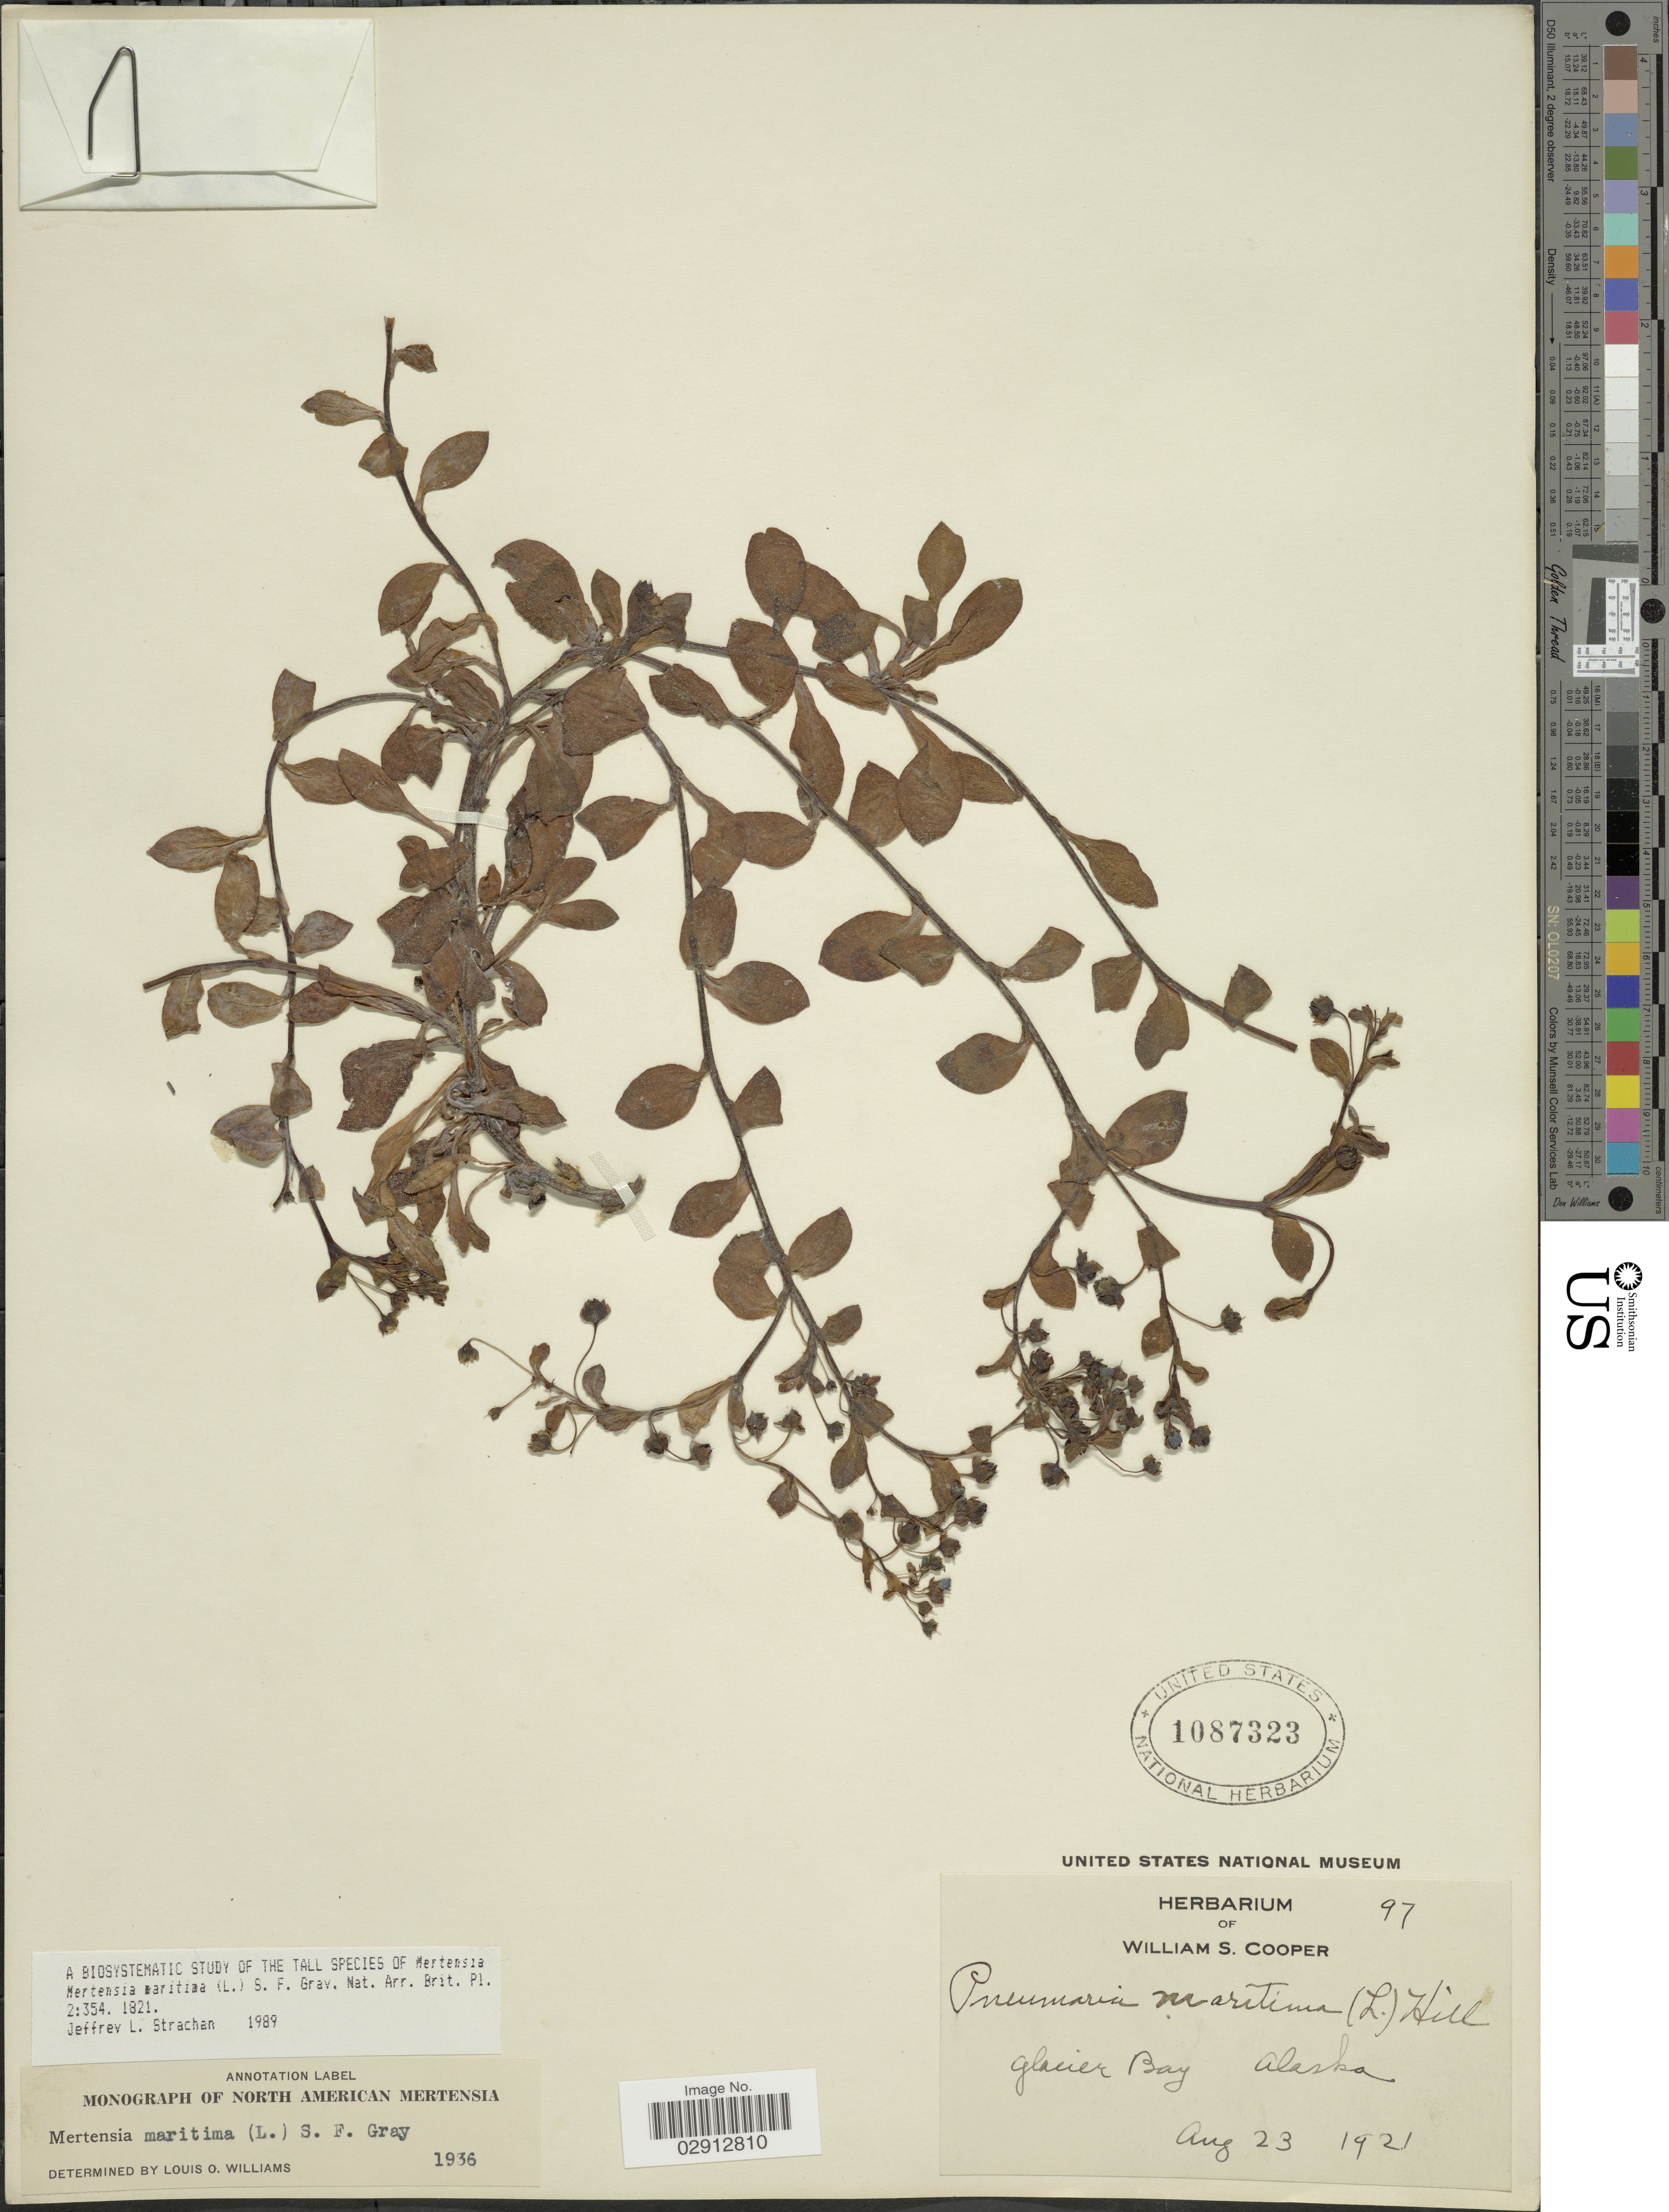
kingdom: Plantae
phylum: Tracheophyta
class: Magnoliopsida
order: Boraginales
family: Boraginaceae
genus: Mertensia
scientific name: Mertensia maritima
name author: (L.) S.F. Gray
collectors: ex Herb. William S. Cooper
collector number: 97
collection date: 1921-08-23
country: United States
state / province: Alaska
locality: Glacier Bay.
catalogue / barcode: US 1087323